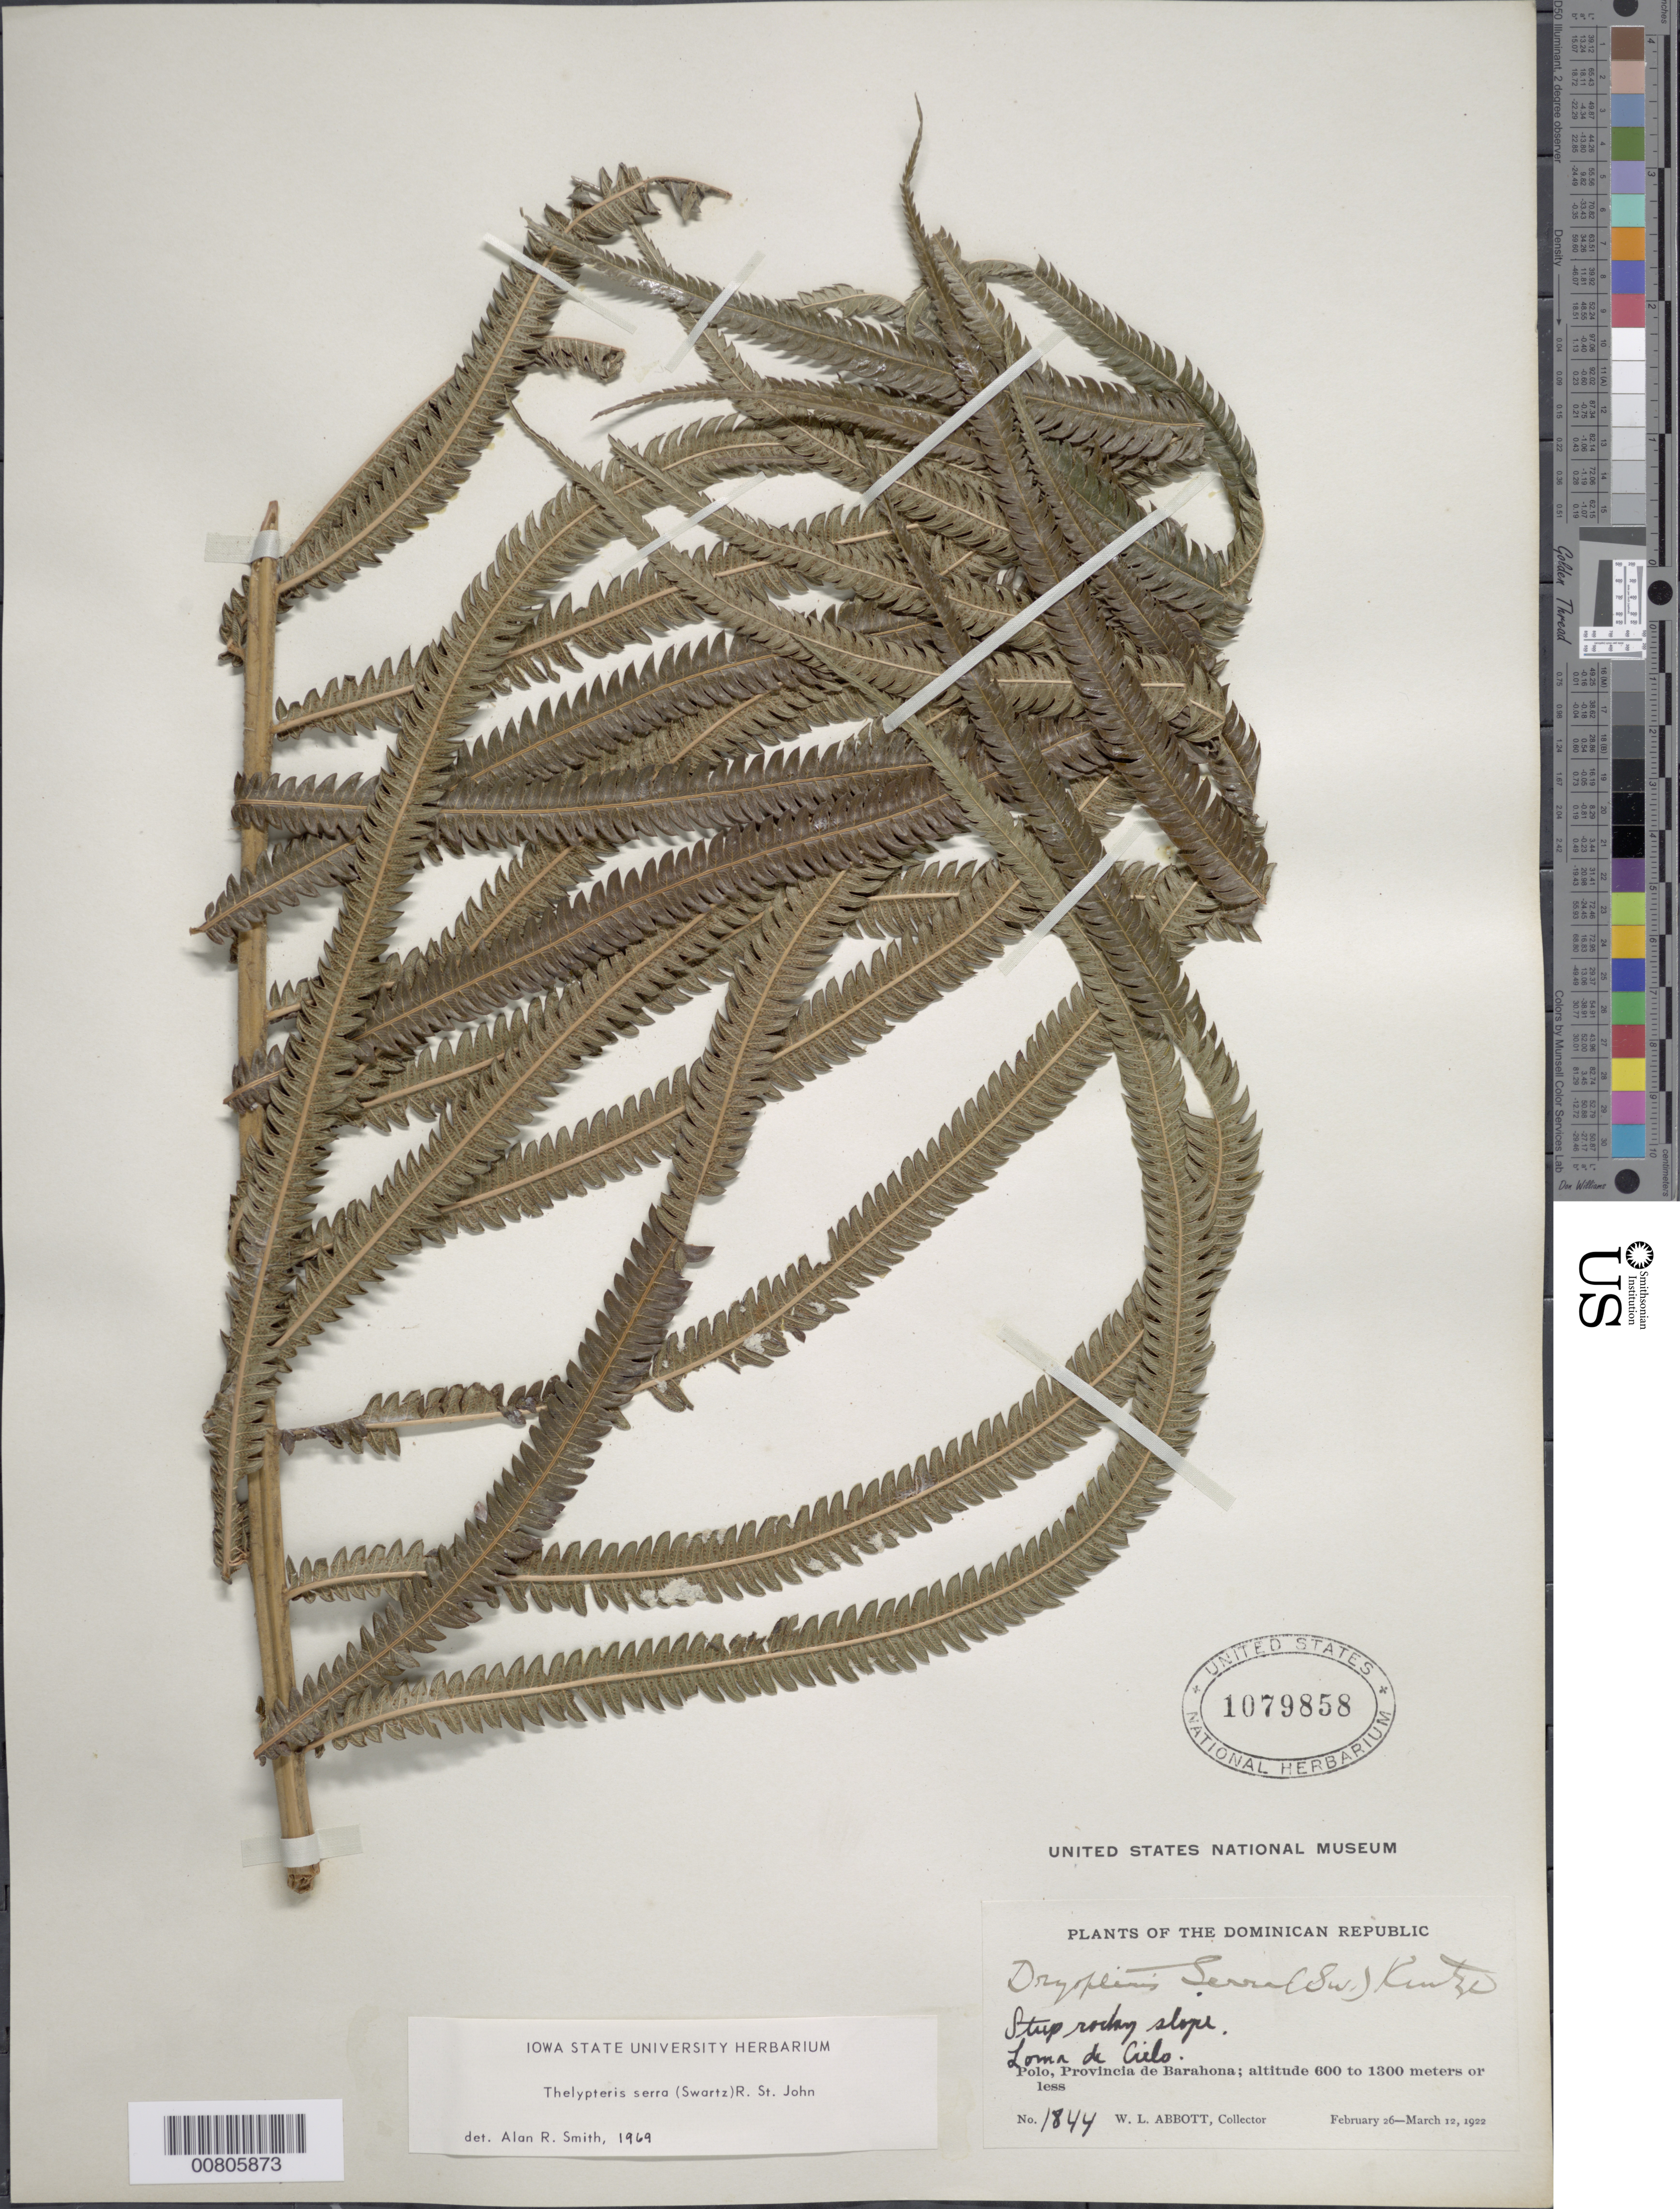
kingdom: Plantae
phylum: Tracheophyta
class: Polypodiopsida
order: Polypodiales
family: Thelypteridaceae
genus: Christella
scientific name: Christella serra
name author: (Sw.) Holttum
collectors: W. L. Abbott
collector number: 1844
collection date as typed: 26 Feb 1922 to 12 Mar 1922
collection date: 1922-02-26/1922-03-12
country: Dominican Republic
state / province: Barahona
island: Hispaniola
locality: Polo, Loma de Cielo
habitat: Steep rocky slope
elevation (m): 600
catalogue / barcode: US 1079858